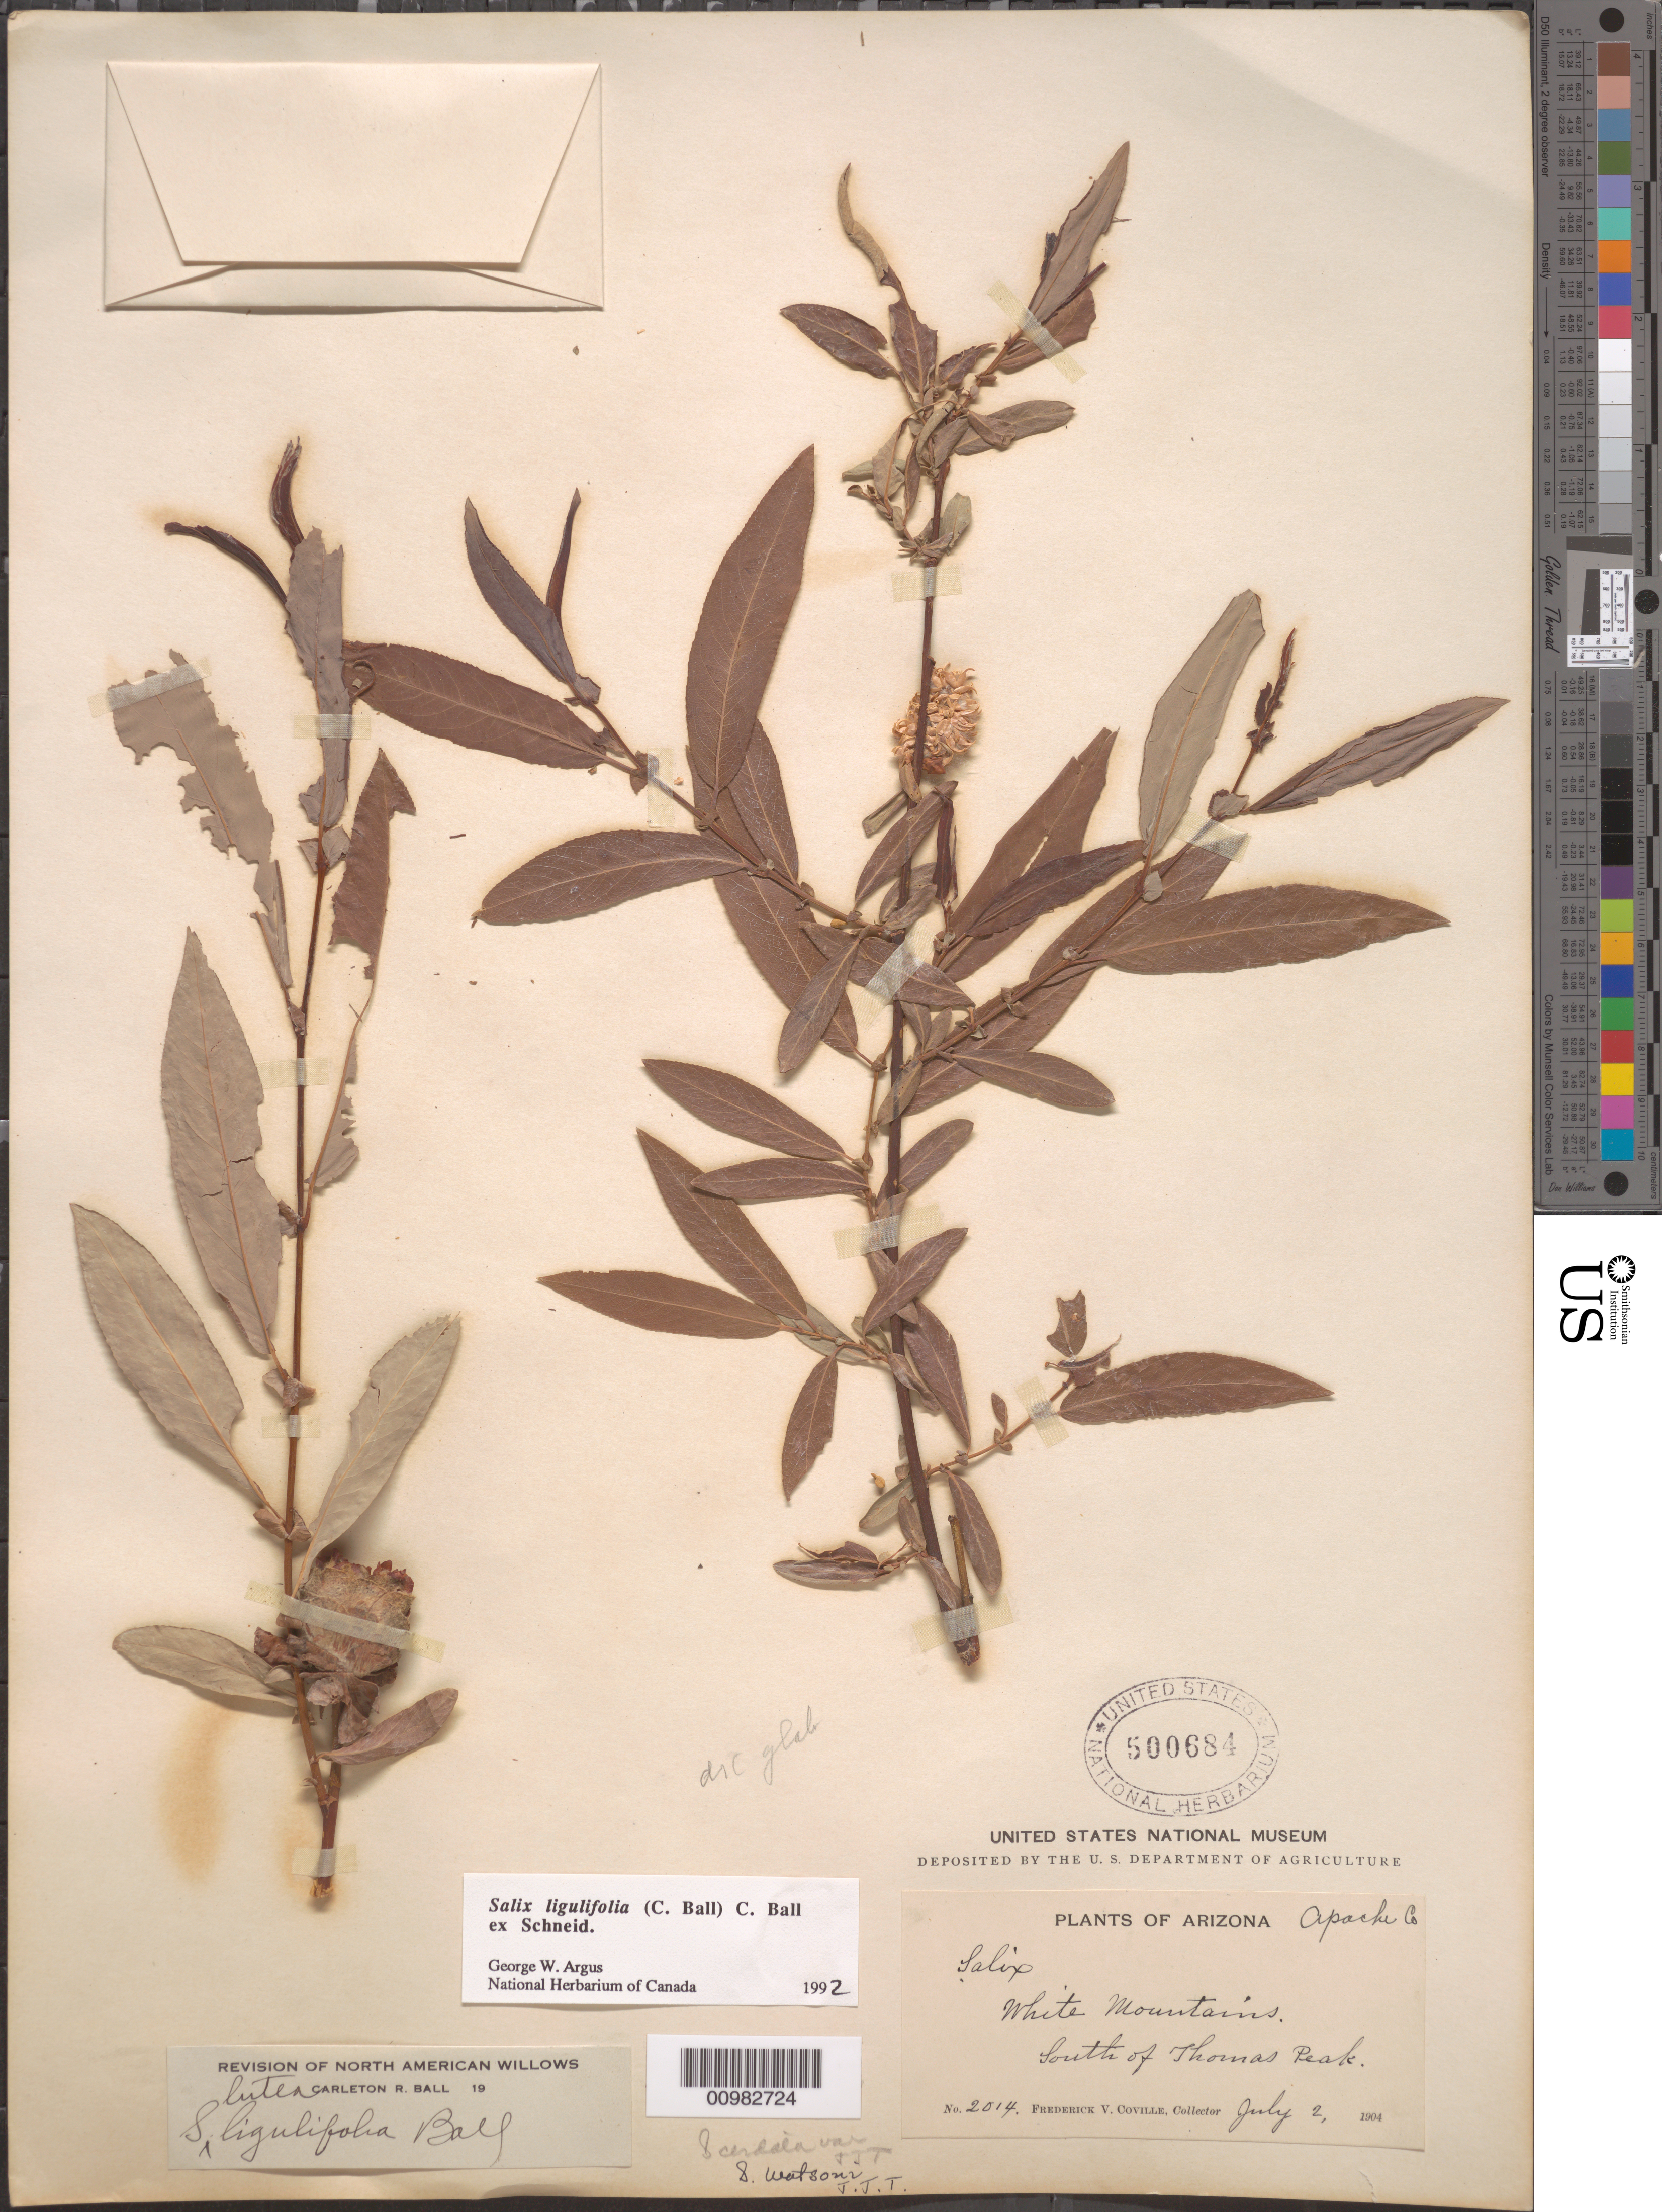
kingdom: Plantae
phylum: Tracheophyta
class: Magnoliopsida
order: Malpighiales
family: Salicaceae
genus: Salix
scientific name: Salix ligulifolia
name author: (C.R. Ball) C.R. Ball ex C.K. Schneid.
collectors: F. V. Coville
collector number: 2014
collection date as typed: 02 Jul 1904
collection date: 1904-07-02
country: United States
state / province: Arizona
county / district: Apache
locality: White Mountains. South of Thomas Peak.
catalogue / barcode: US 500684